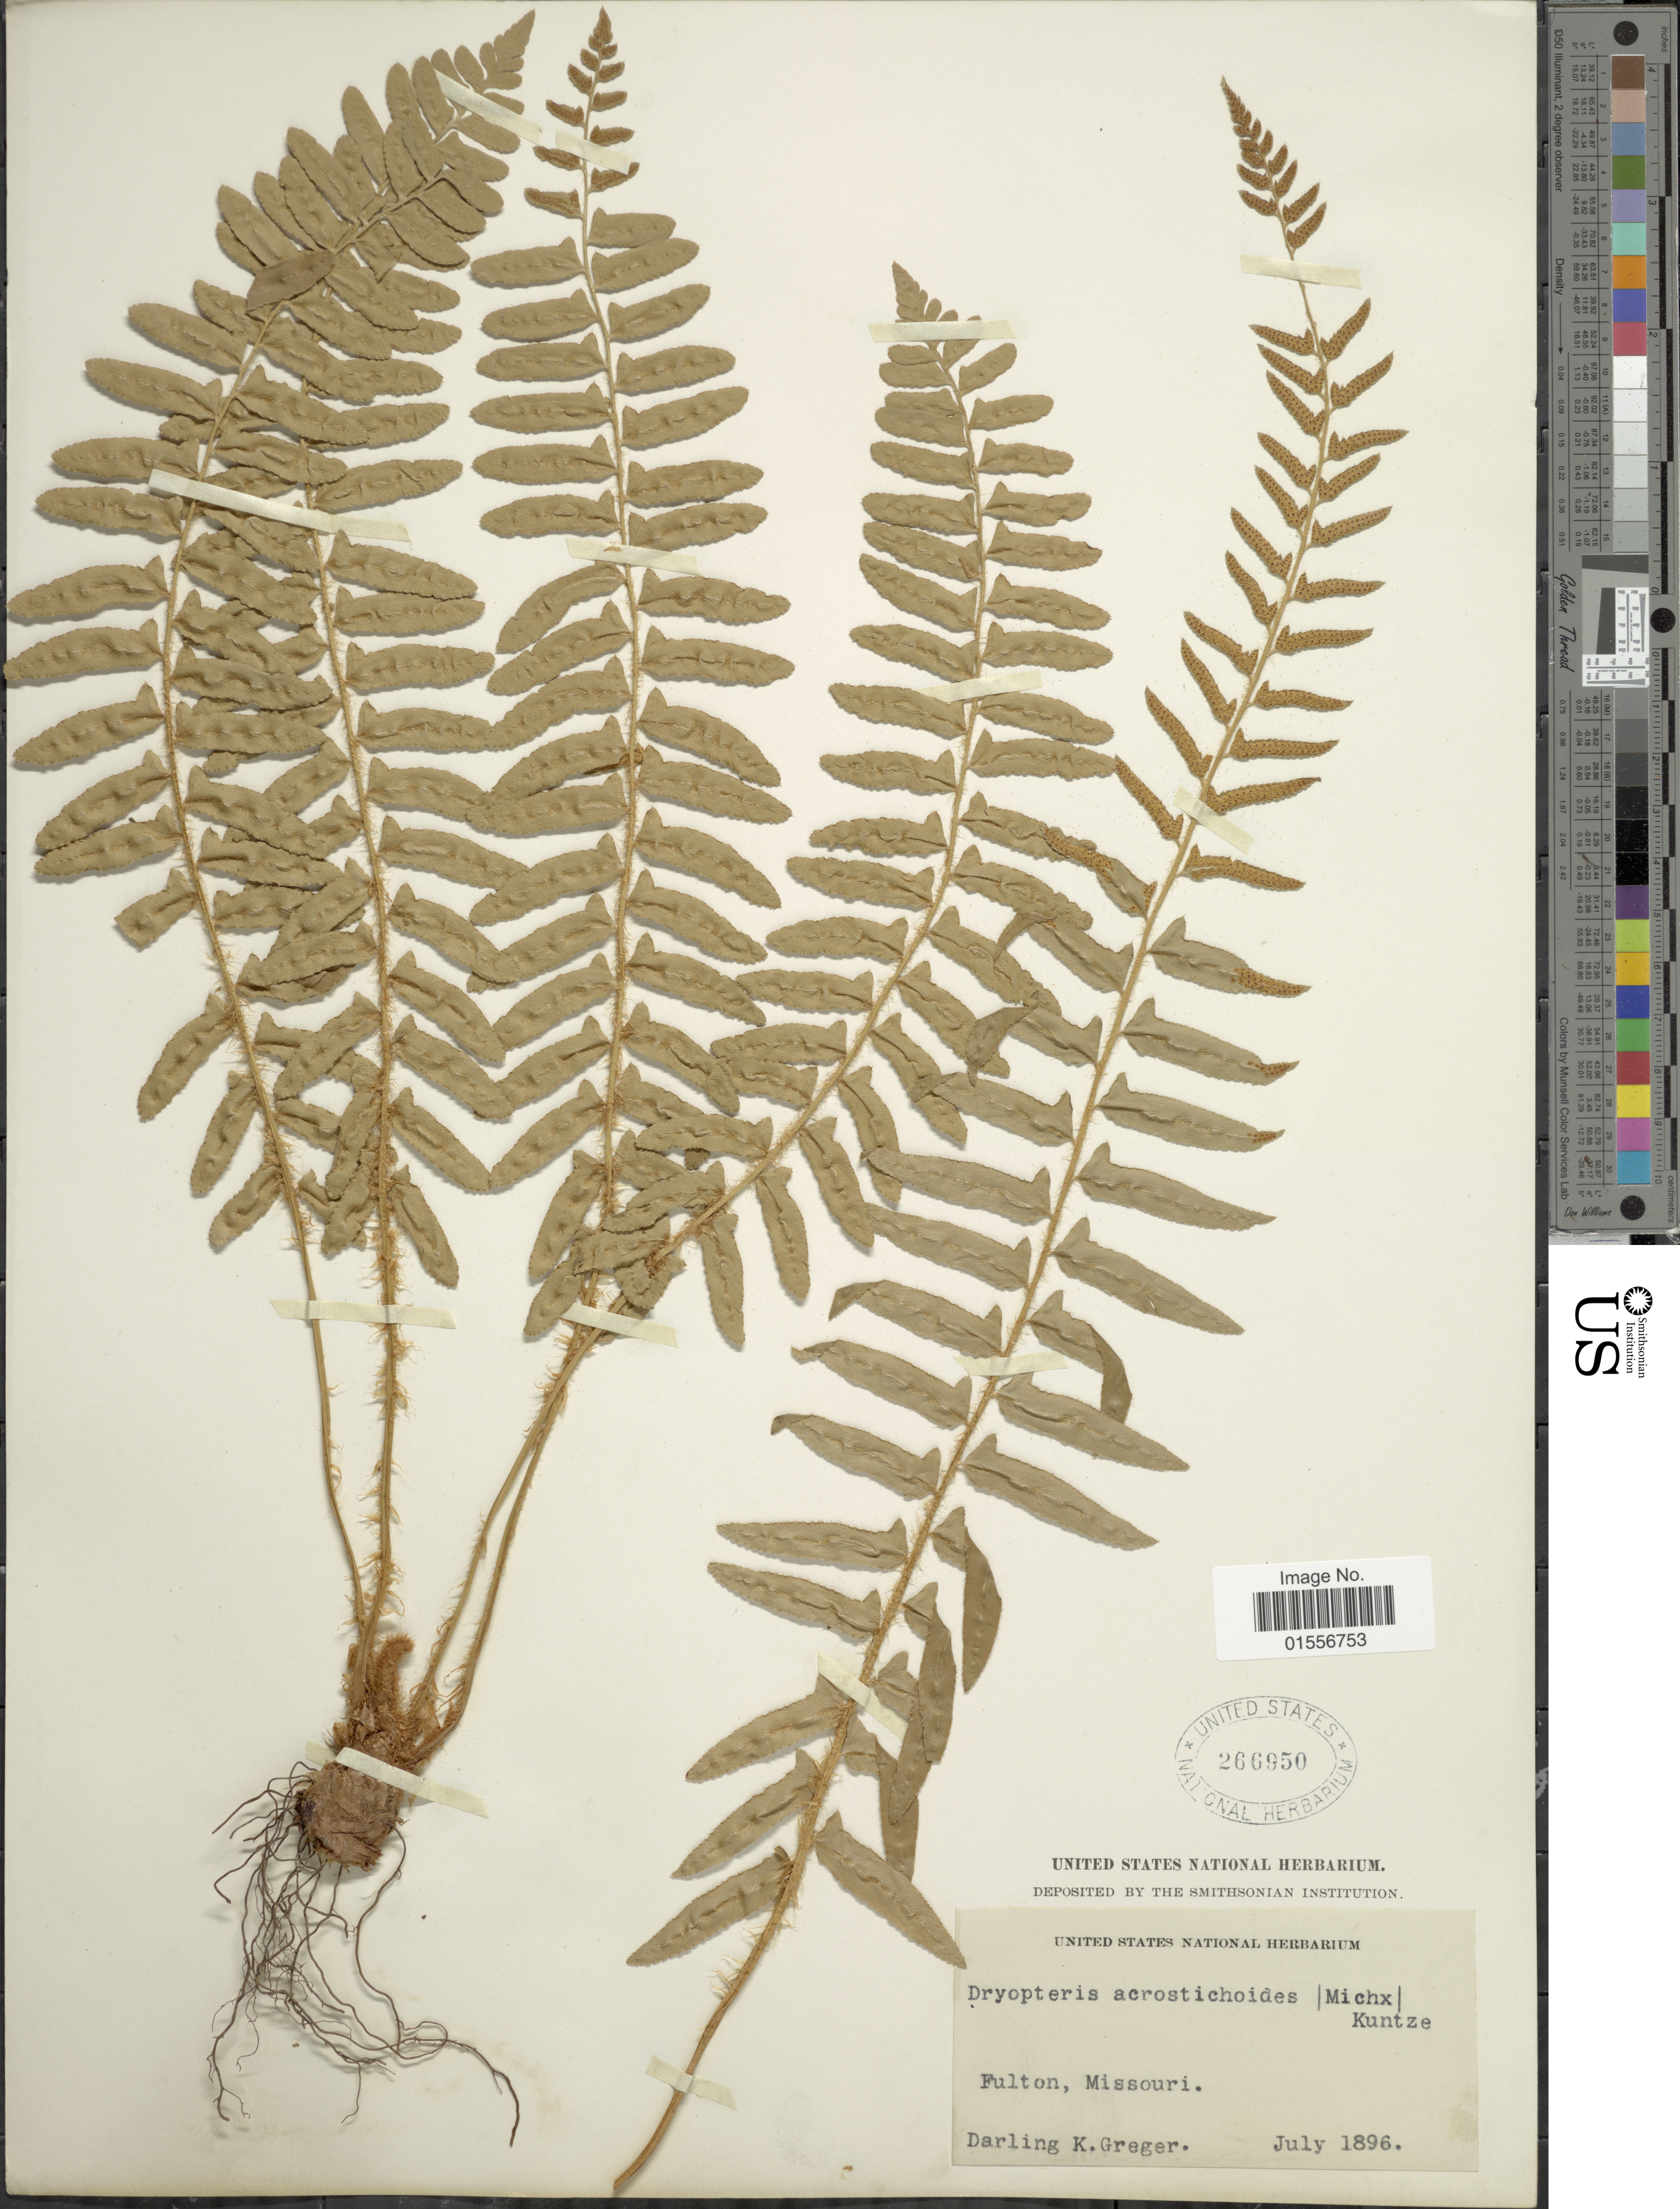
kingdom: Plantae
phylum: Tracheophyta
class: Polypodiopsida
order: Polypodiales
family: Dryopteridaceae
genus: Polystichum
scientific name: Polystichum acrostichoides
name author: (Michx.) Schott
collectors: D. Greger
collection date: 1896-07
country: United States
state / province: Missouri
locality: Fulton.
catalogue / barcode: US 266950